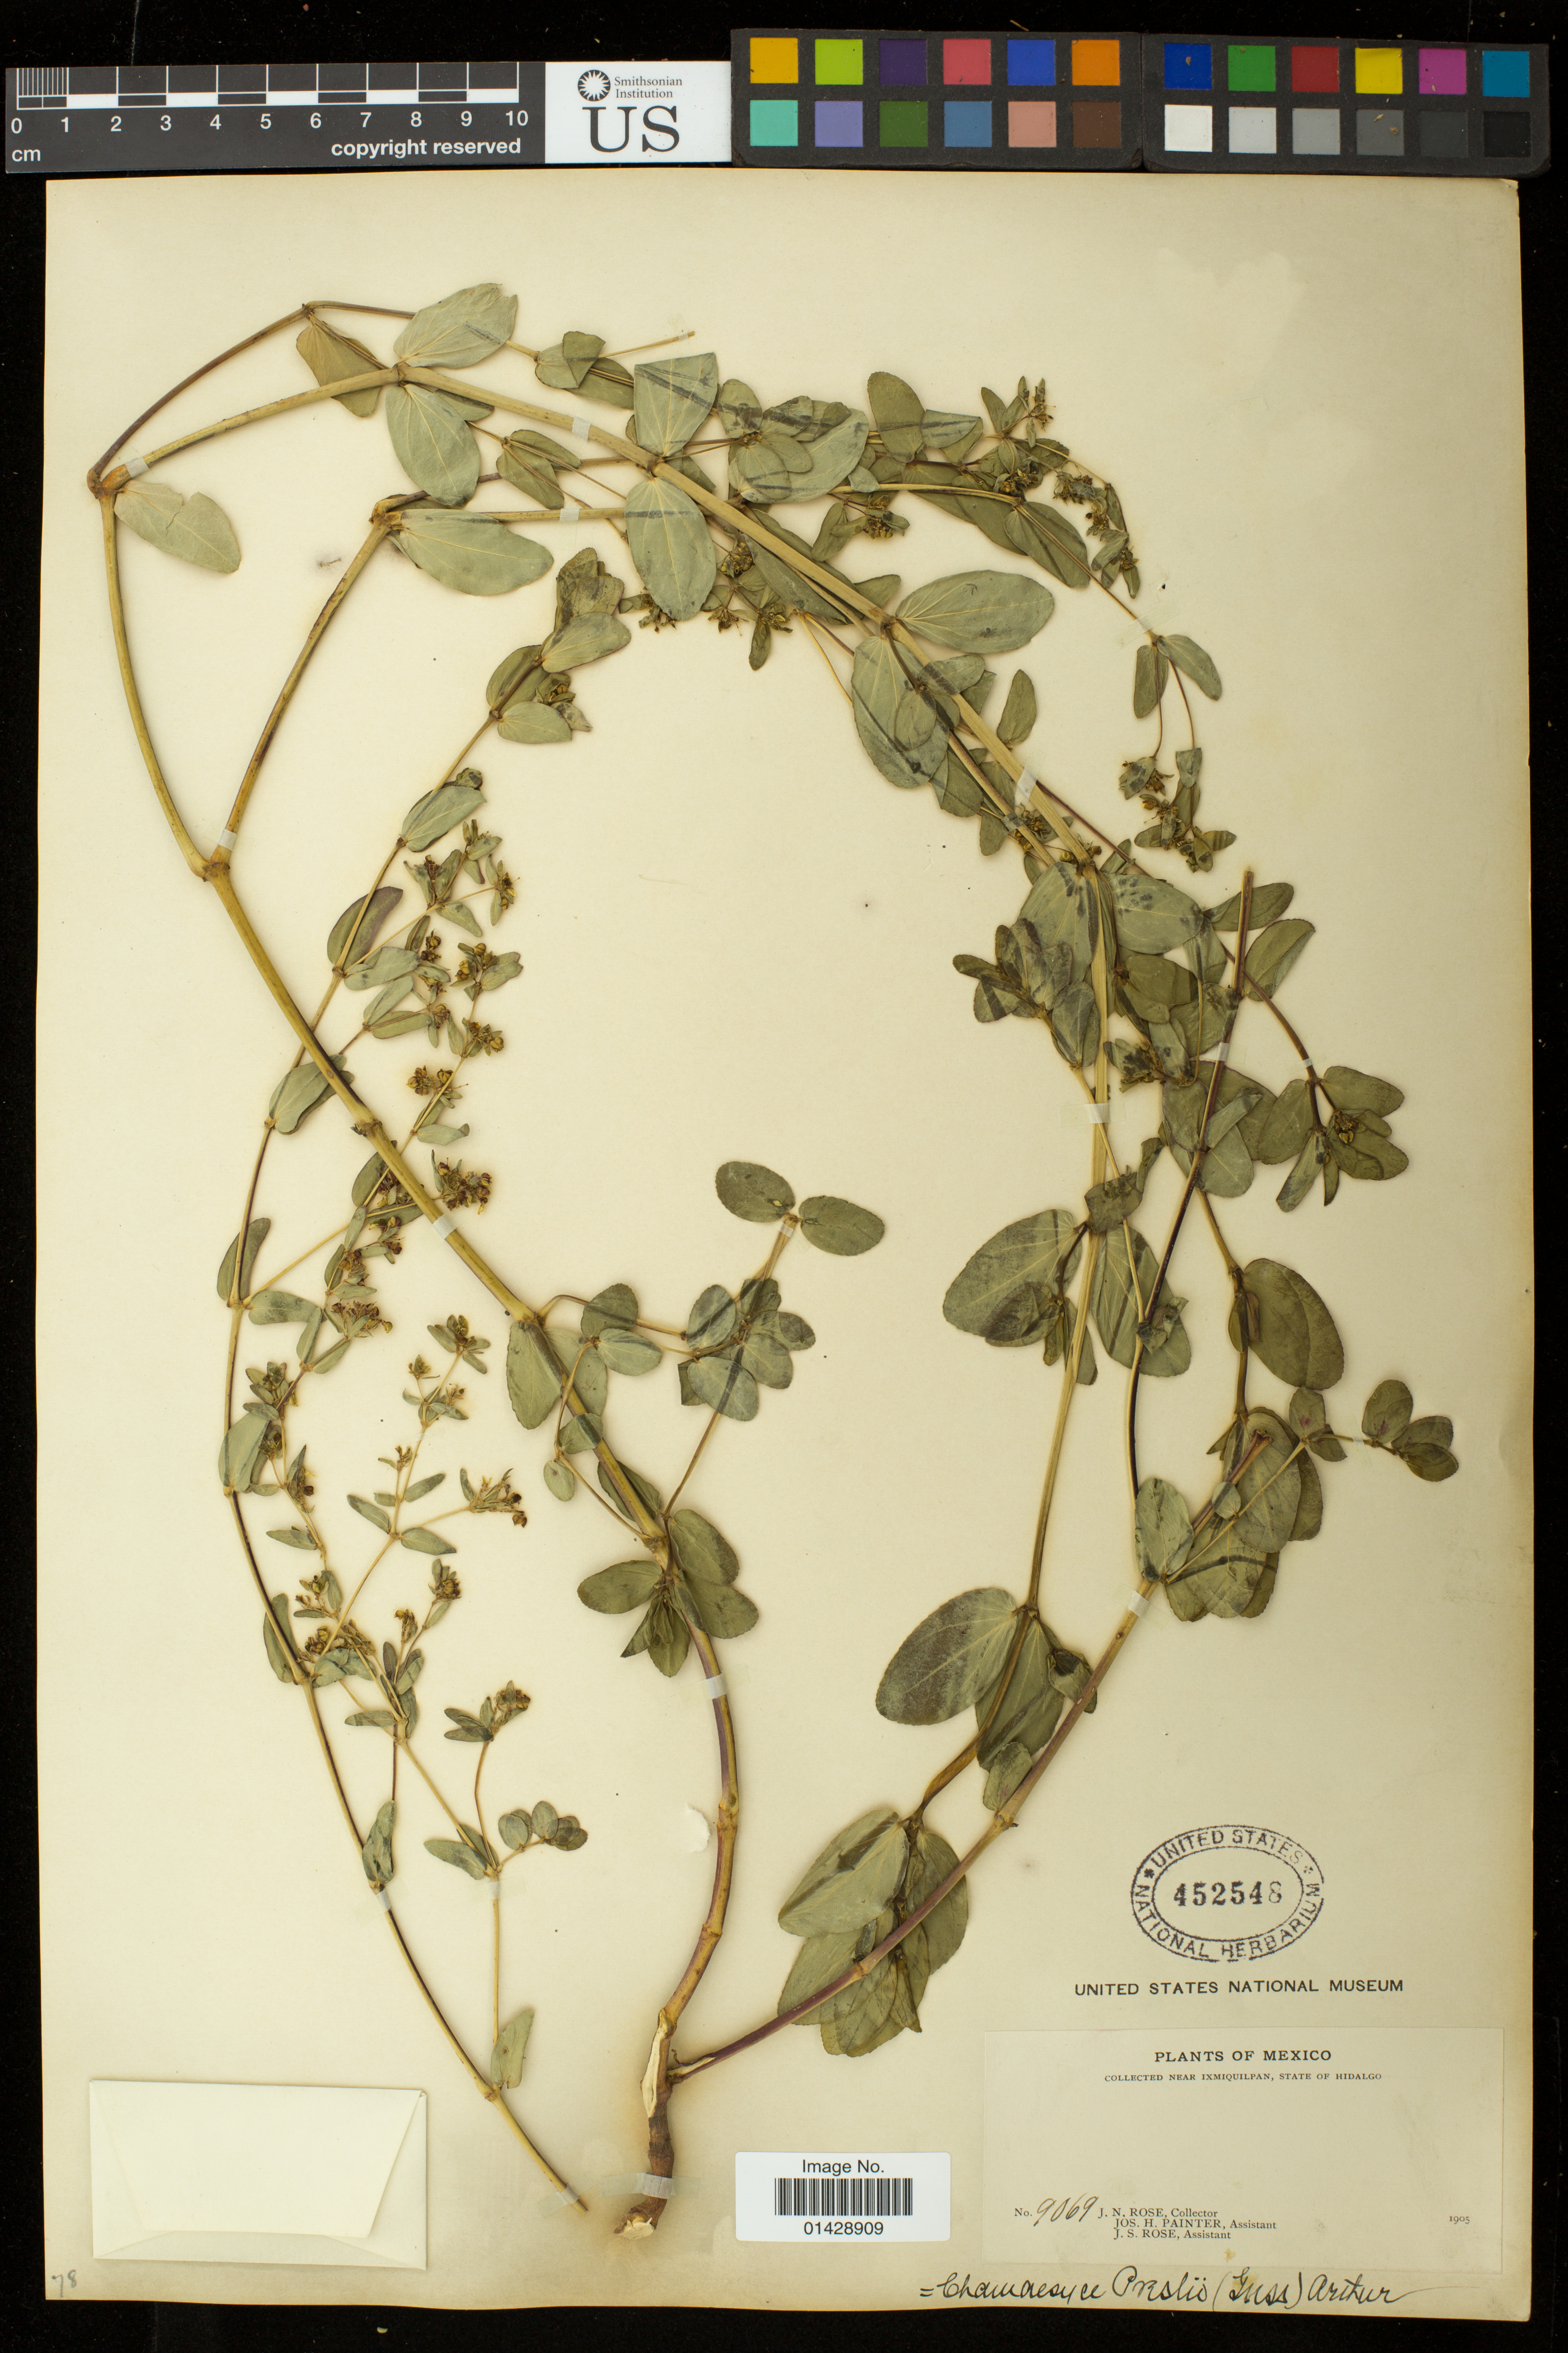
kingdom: Plantae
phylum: Tracheophyta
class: Magnoliopsida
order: Malpighiales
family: Euphorbiaceae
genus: Euphorbia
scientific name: Euphorbia hyssopifolia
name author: L.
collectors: J. N. Rose, J. H. Painter & J. S. Rose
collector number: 9069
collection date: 1905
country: Mexico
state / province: Hidalgo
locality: Near Ixmiquilpan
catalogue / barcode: US 452548